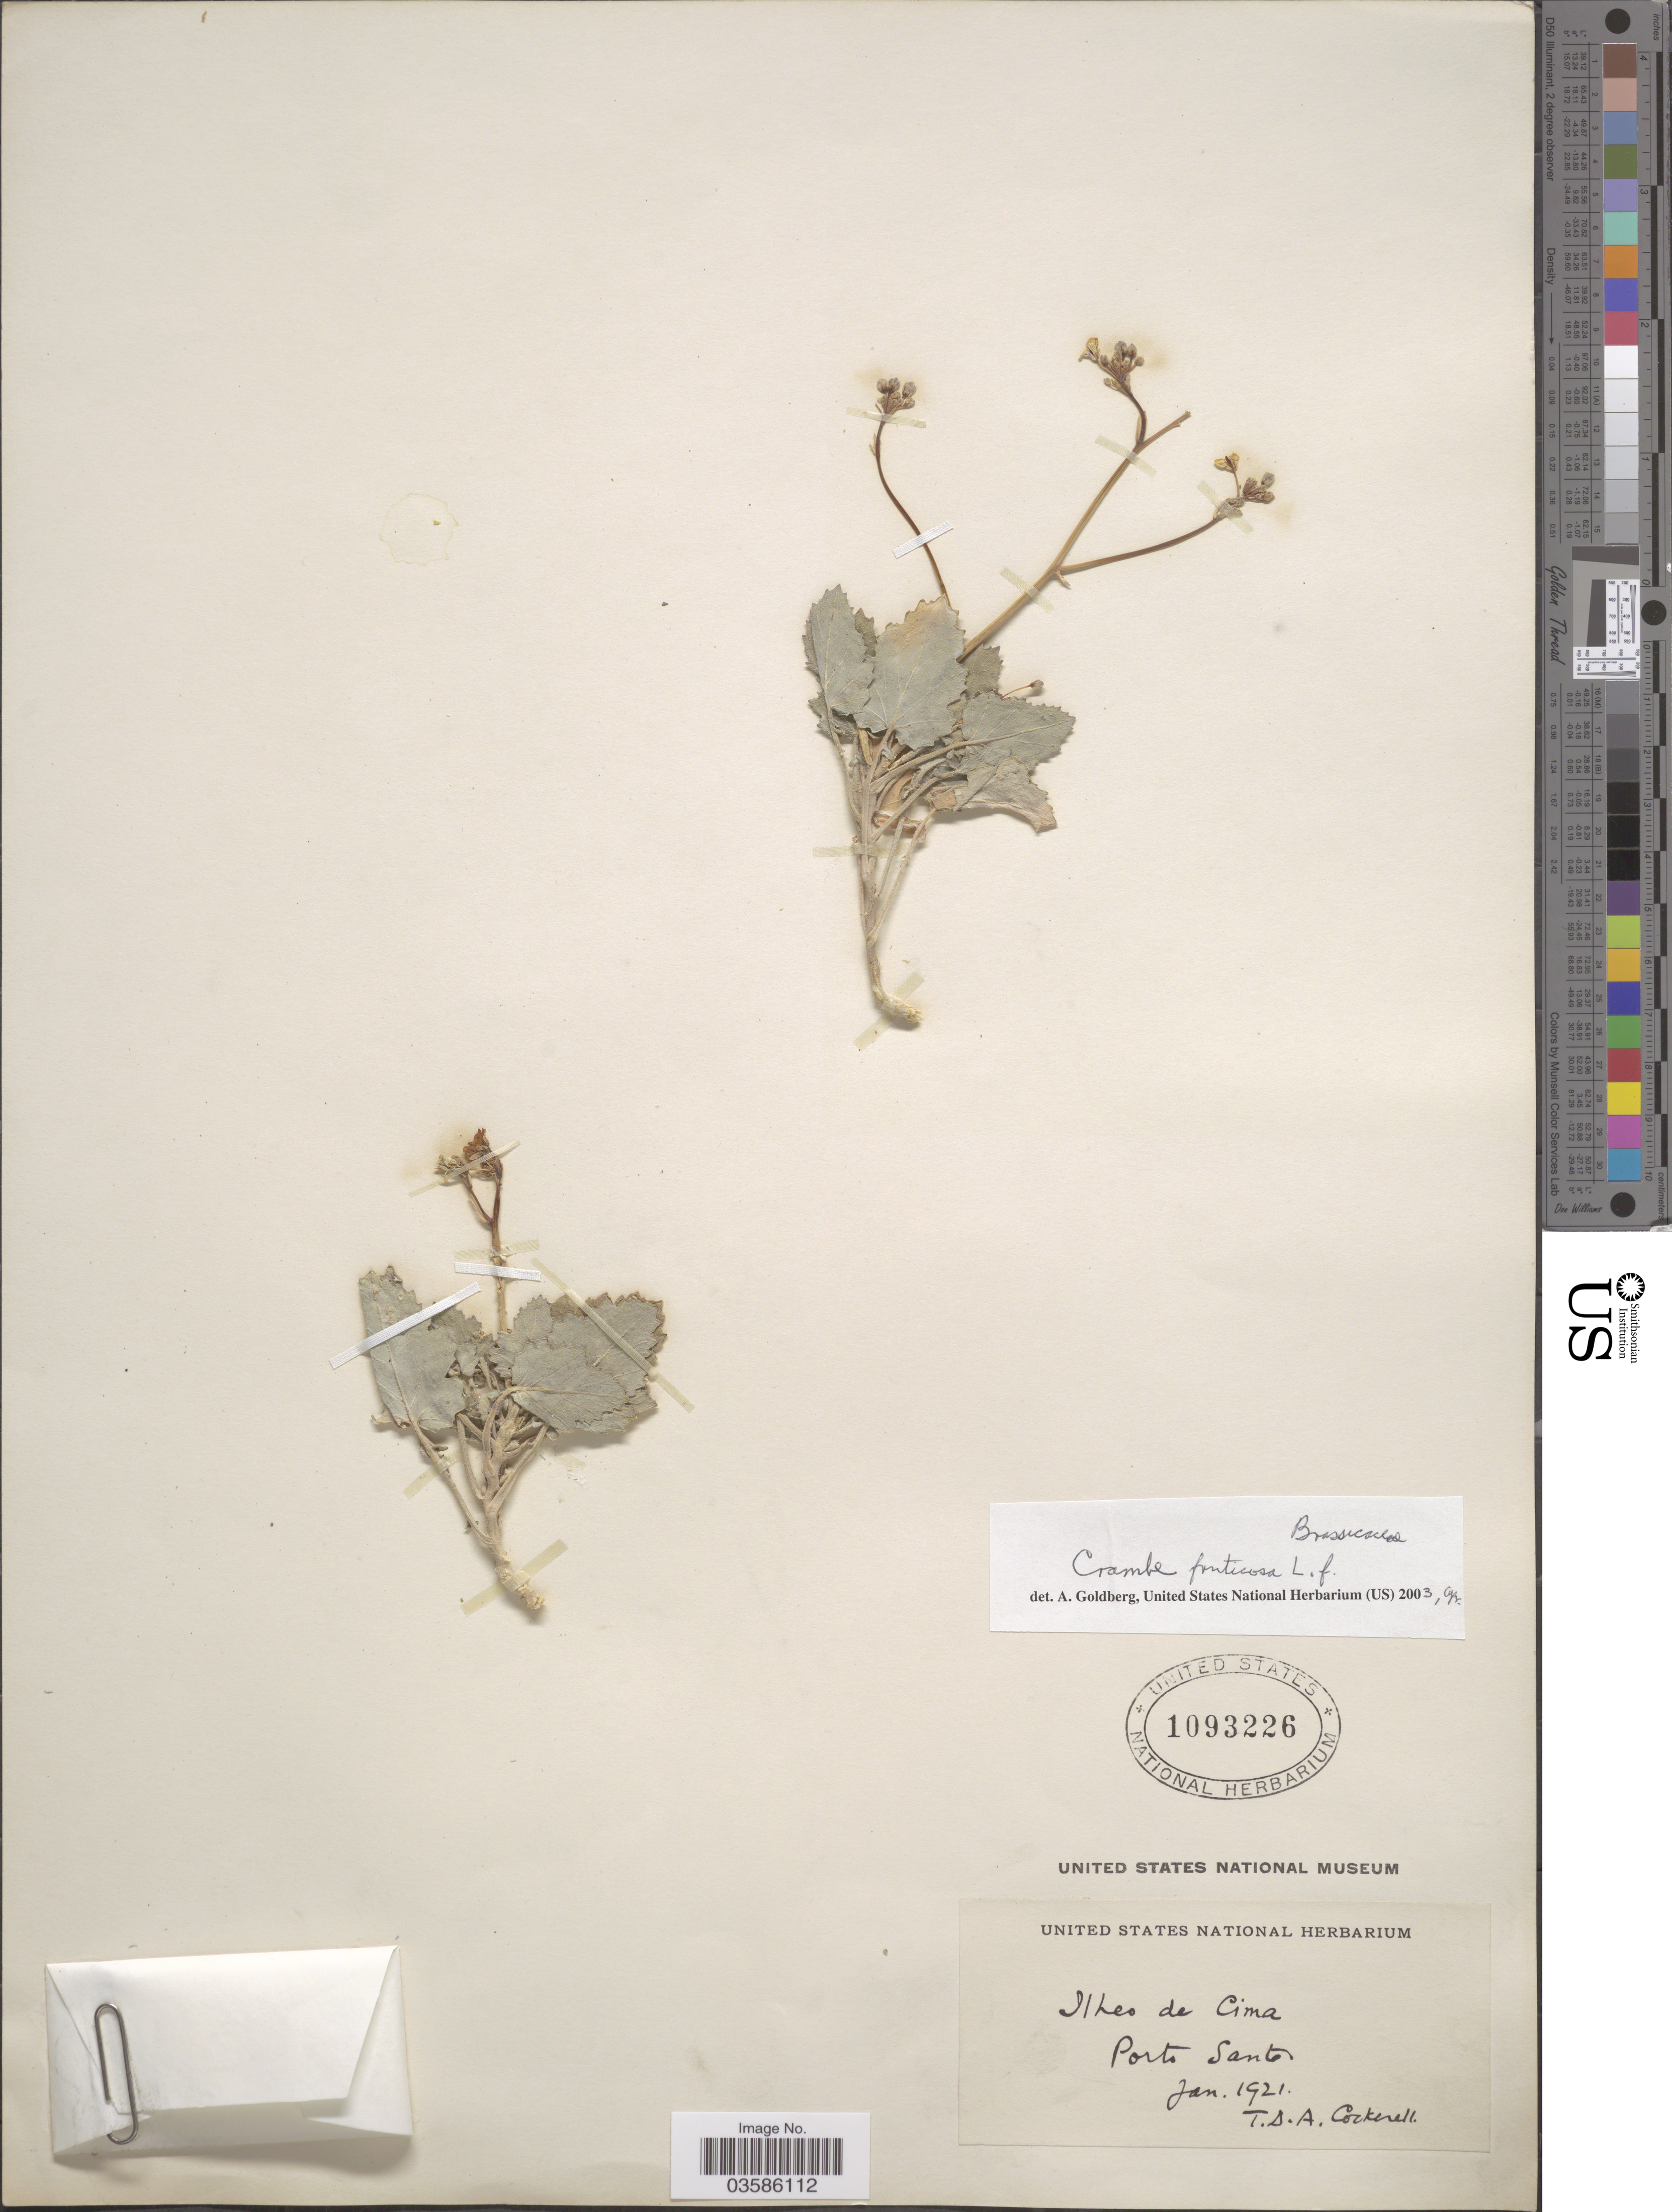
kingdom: Plantae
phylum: Tracheophyta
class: Magnoliopsida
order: Brassicales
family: Brassicaceae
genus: Crambe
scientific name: Crambe fruticosa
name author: L. f.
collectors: T. Cockerell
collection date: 1921-01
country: Portugal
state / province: Madeira (Aut. Reg.)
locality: Ilhes de Cima, Porto Sante.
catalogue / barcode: US 1093226